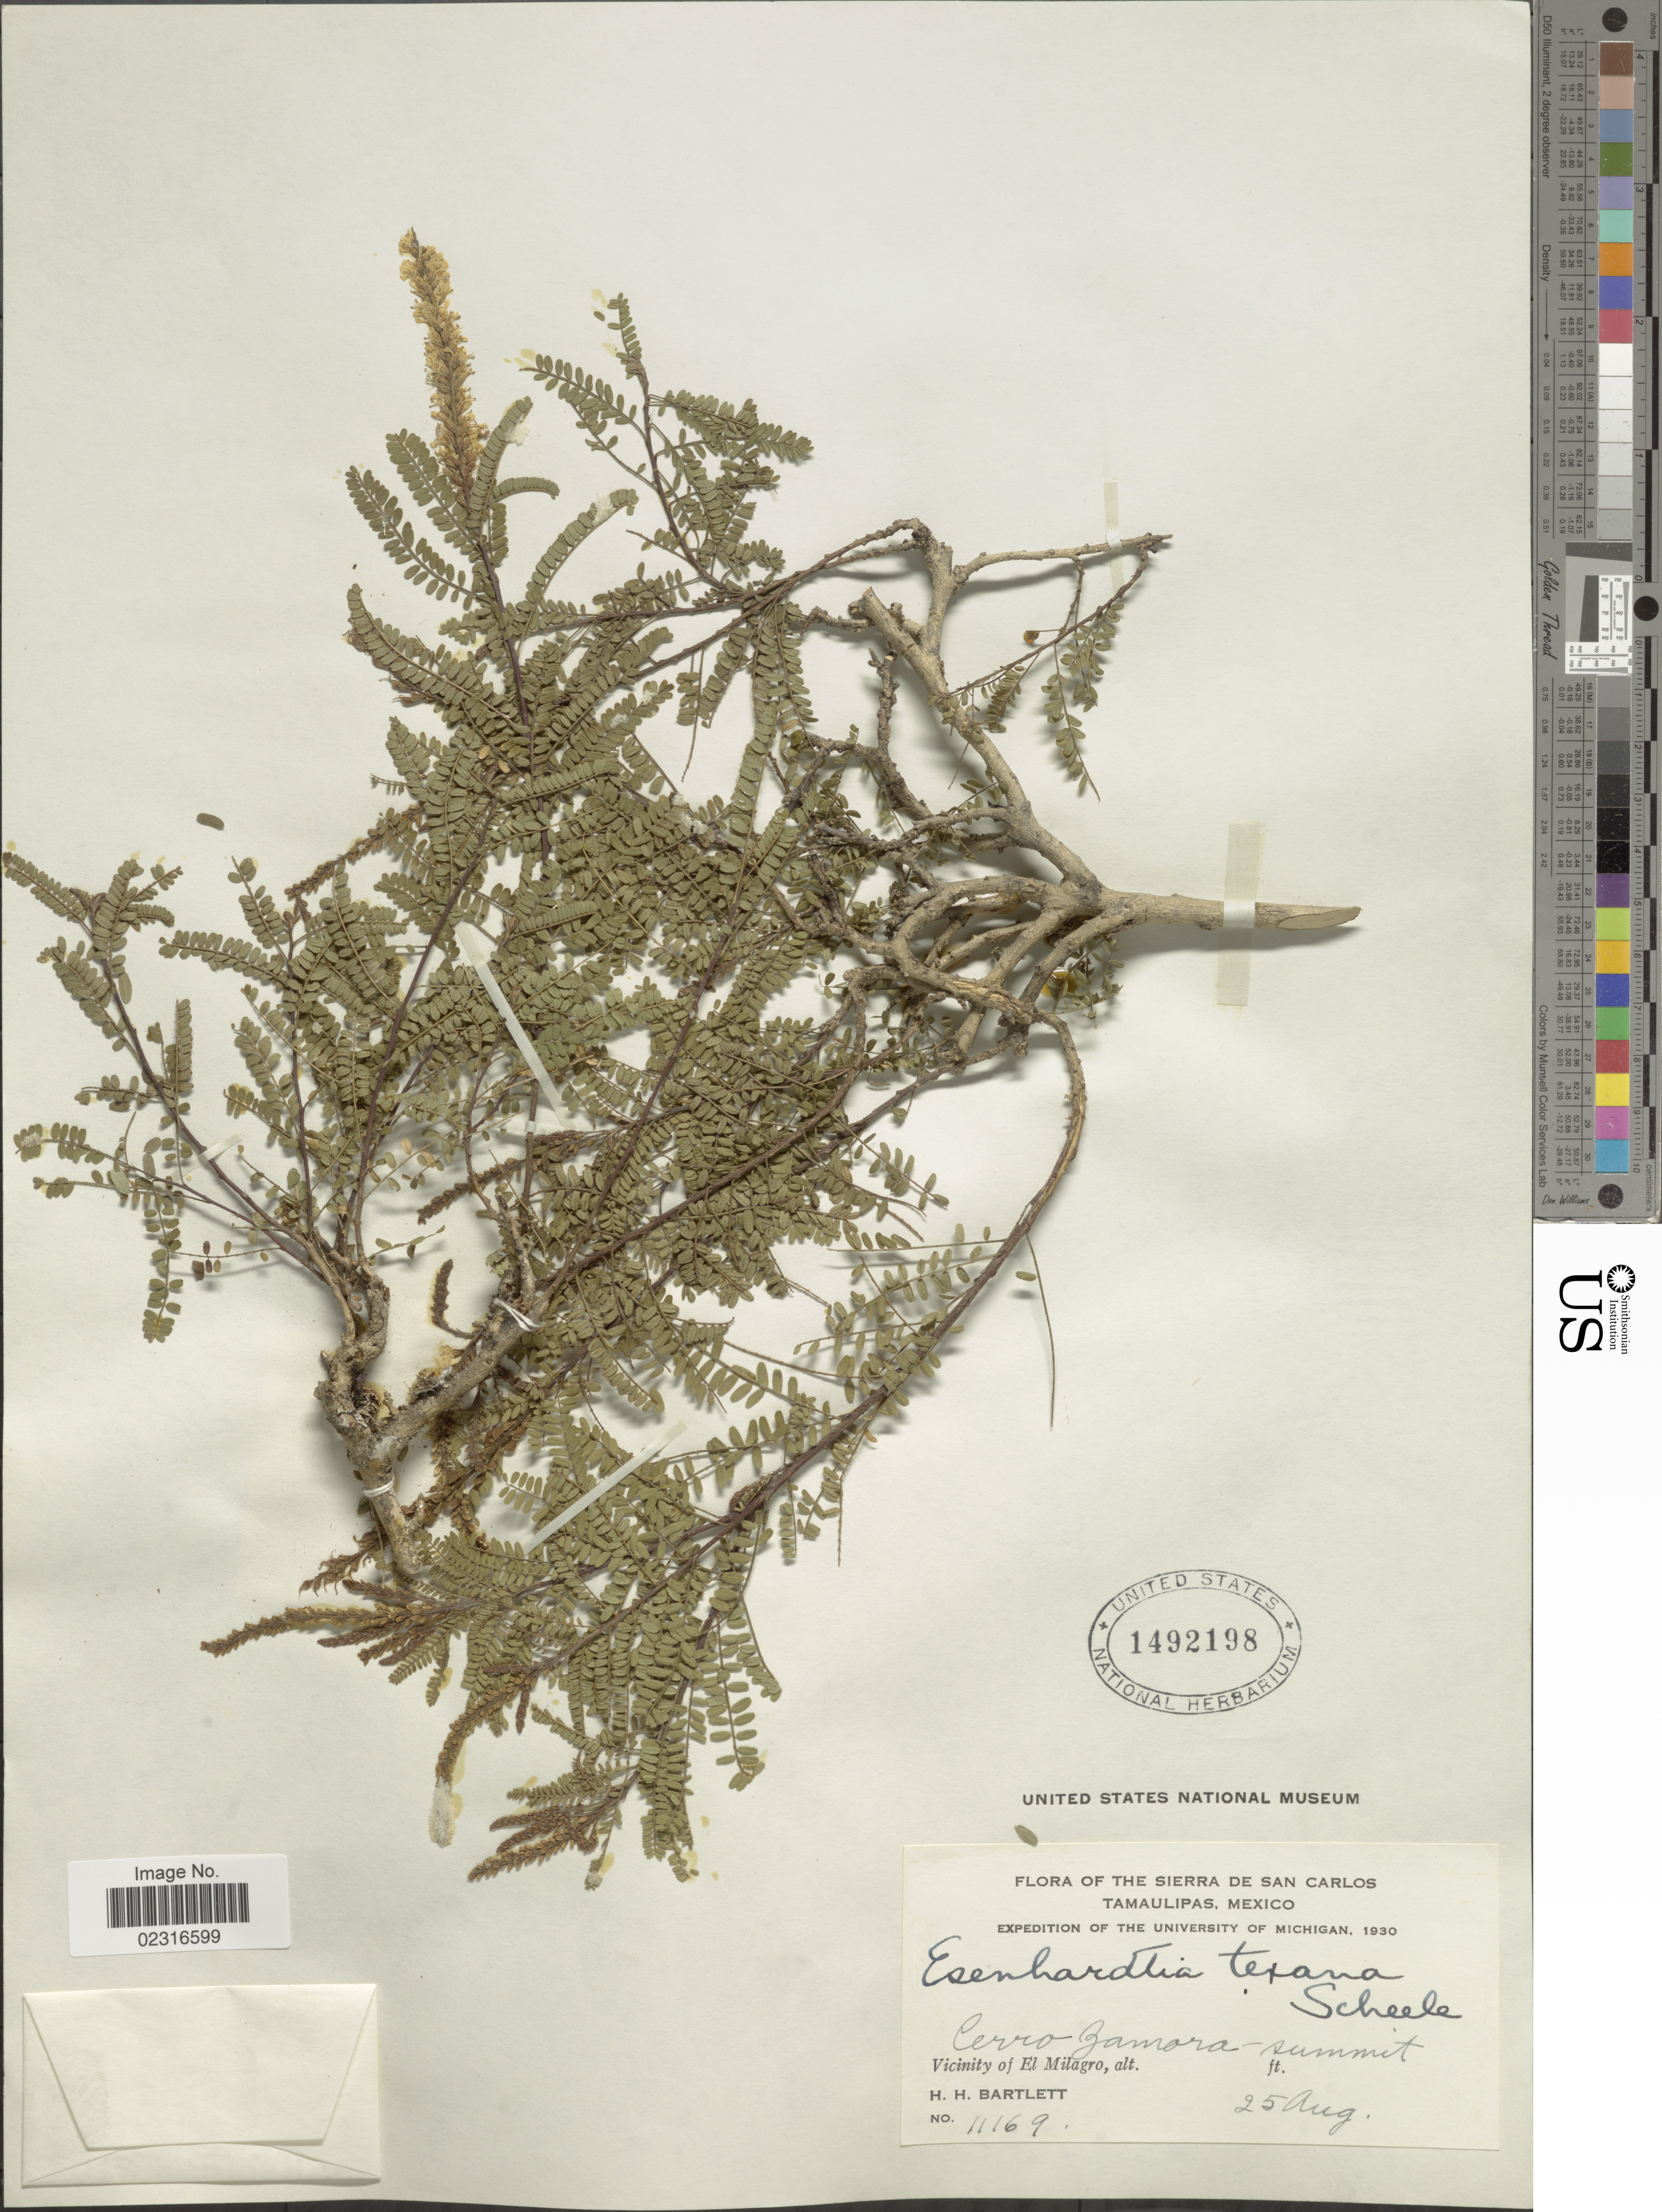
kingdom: Plantae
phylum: Tracheophyta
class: Magnoliopsida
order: Fabales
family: Fabaceae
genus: Eysenhardtia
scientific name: Eysenhardtia texana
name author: Scheele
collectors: H. H. Bartlett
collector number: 11169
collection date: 1930-08-25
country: Mexico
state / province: Tamaulipas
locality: The Sierra de San Carlos. Cerro Zamora-summit. Vicinity of El Milagro.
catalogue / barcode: US 1492198